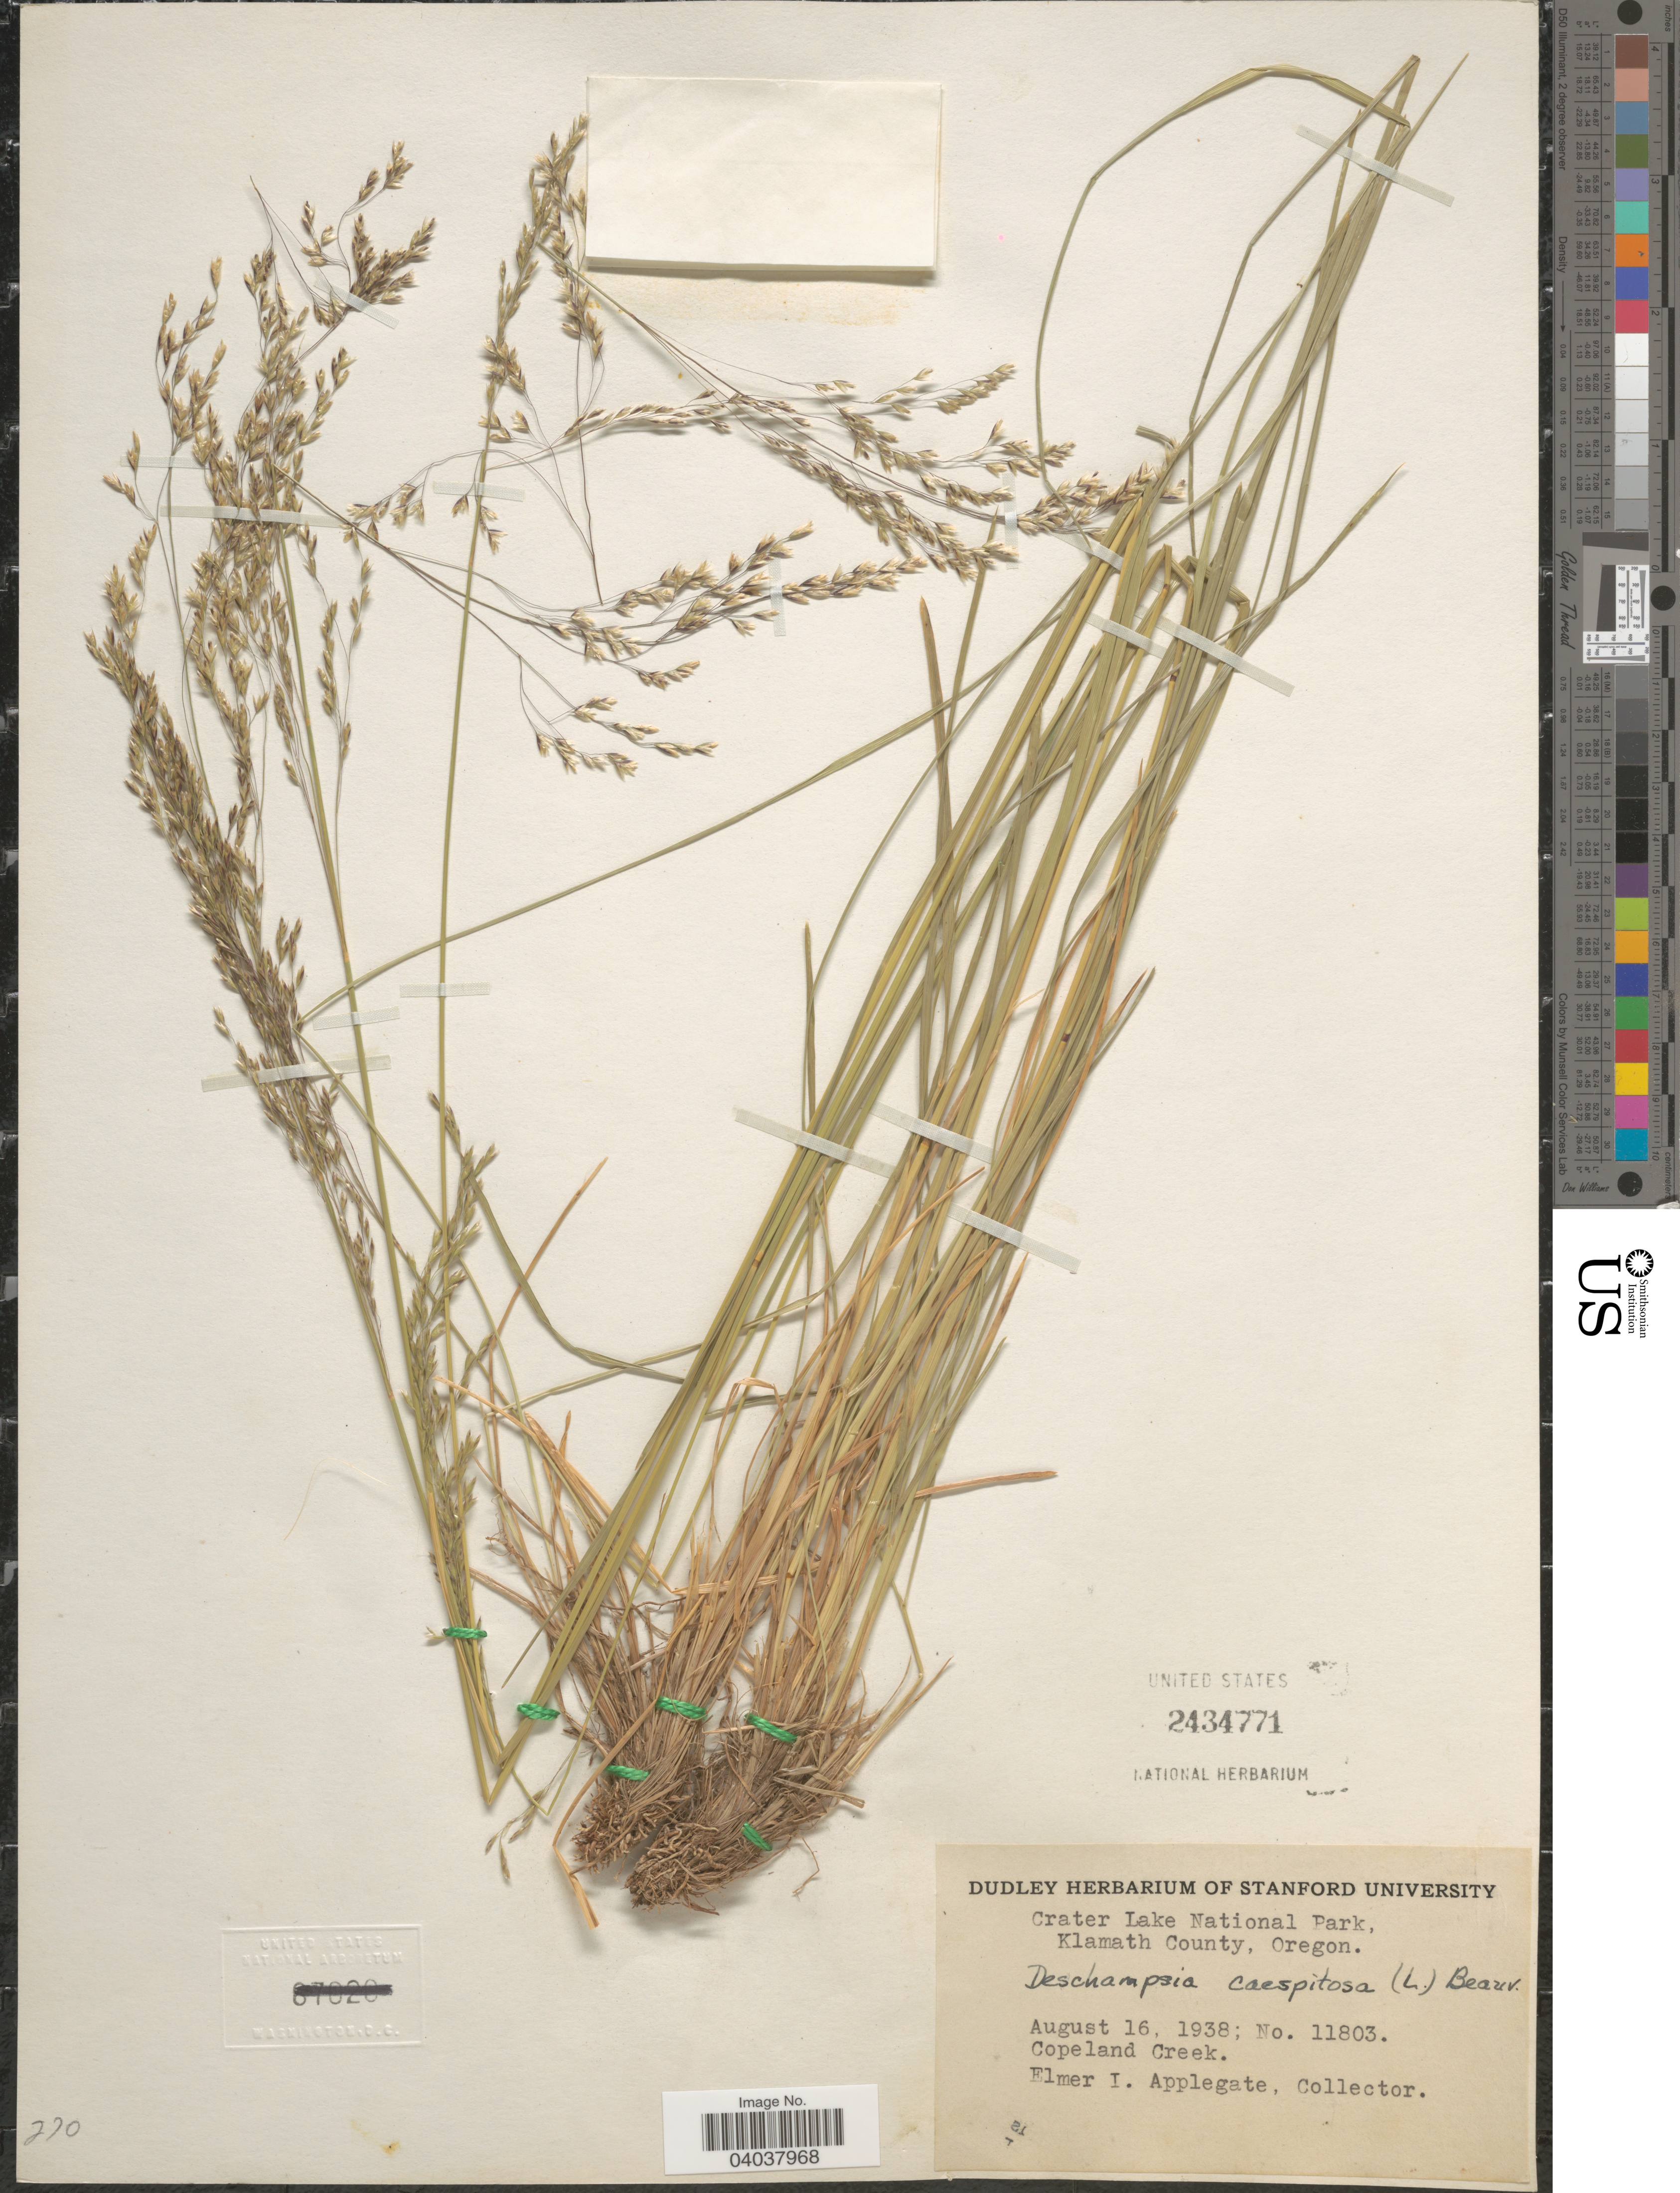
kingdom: Plantae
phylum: Tracheophyta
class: Liliopsida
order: Poales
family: Poaceae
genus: Deschampsia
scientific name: Deschampsia cespitosa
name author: (L.) P. Beauv.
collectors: E. I. Applegate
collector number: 11803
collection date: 1938-08-16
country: United States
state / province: Oregon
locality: Crater Lake National Park, Klamath County. Copeland Creek.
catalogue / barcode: US 2434771